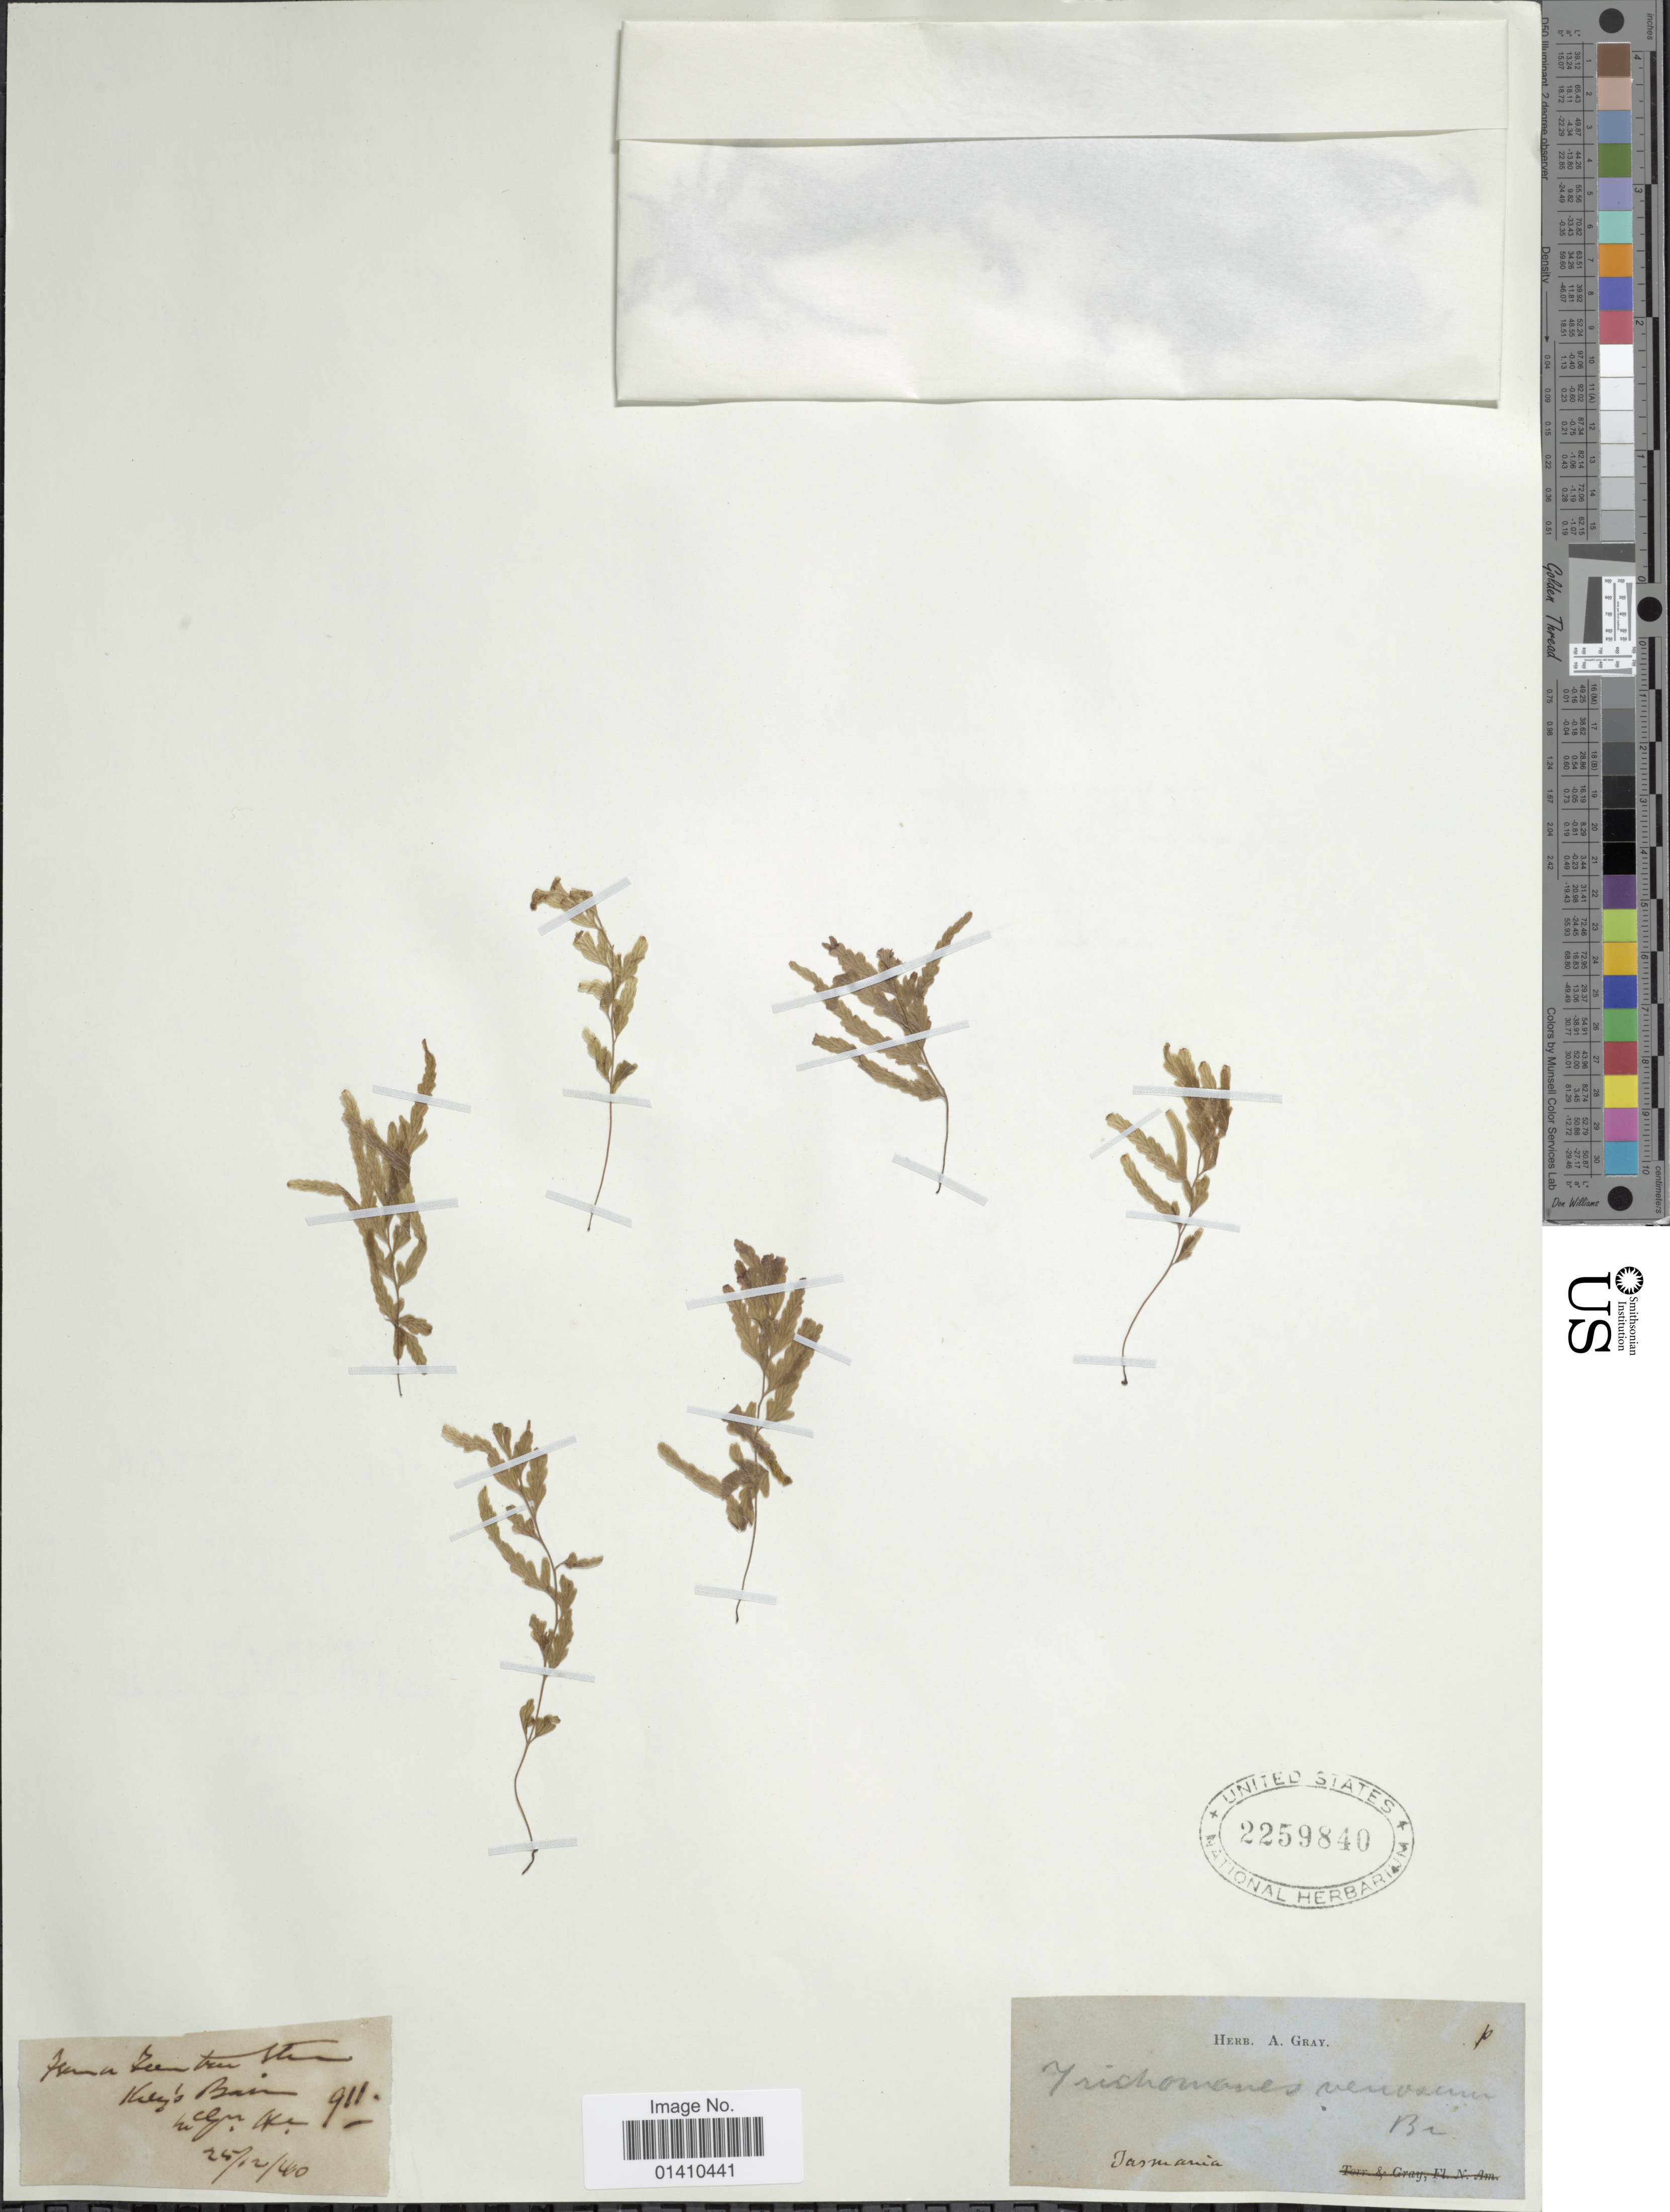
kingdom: Plantae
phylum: Tracheophyta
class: Polypodiopsida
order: Hymenophyllales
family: Hymenophyllaceae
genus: Polyphlebium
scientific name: Polyphlebium venosum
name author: (R. Br.) Copel.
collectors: ex herb. Gray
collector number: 911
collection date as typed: Transcribed d/m/y: 25/12/40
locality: Keleys Brein, nu klef ke [interpreted]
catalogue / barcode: US 2259840